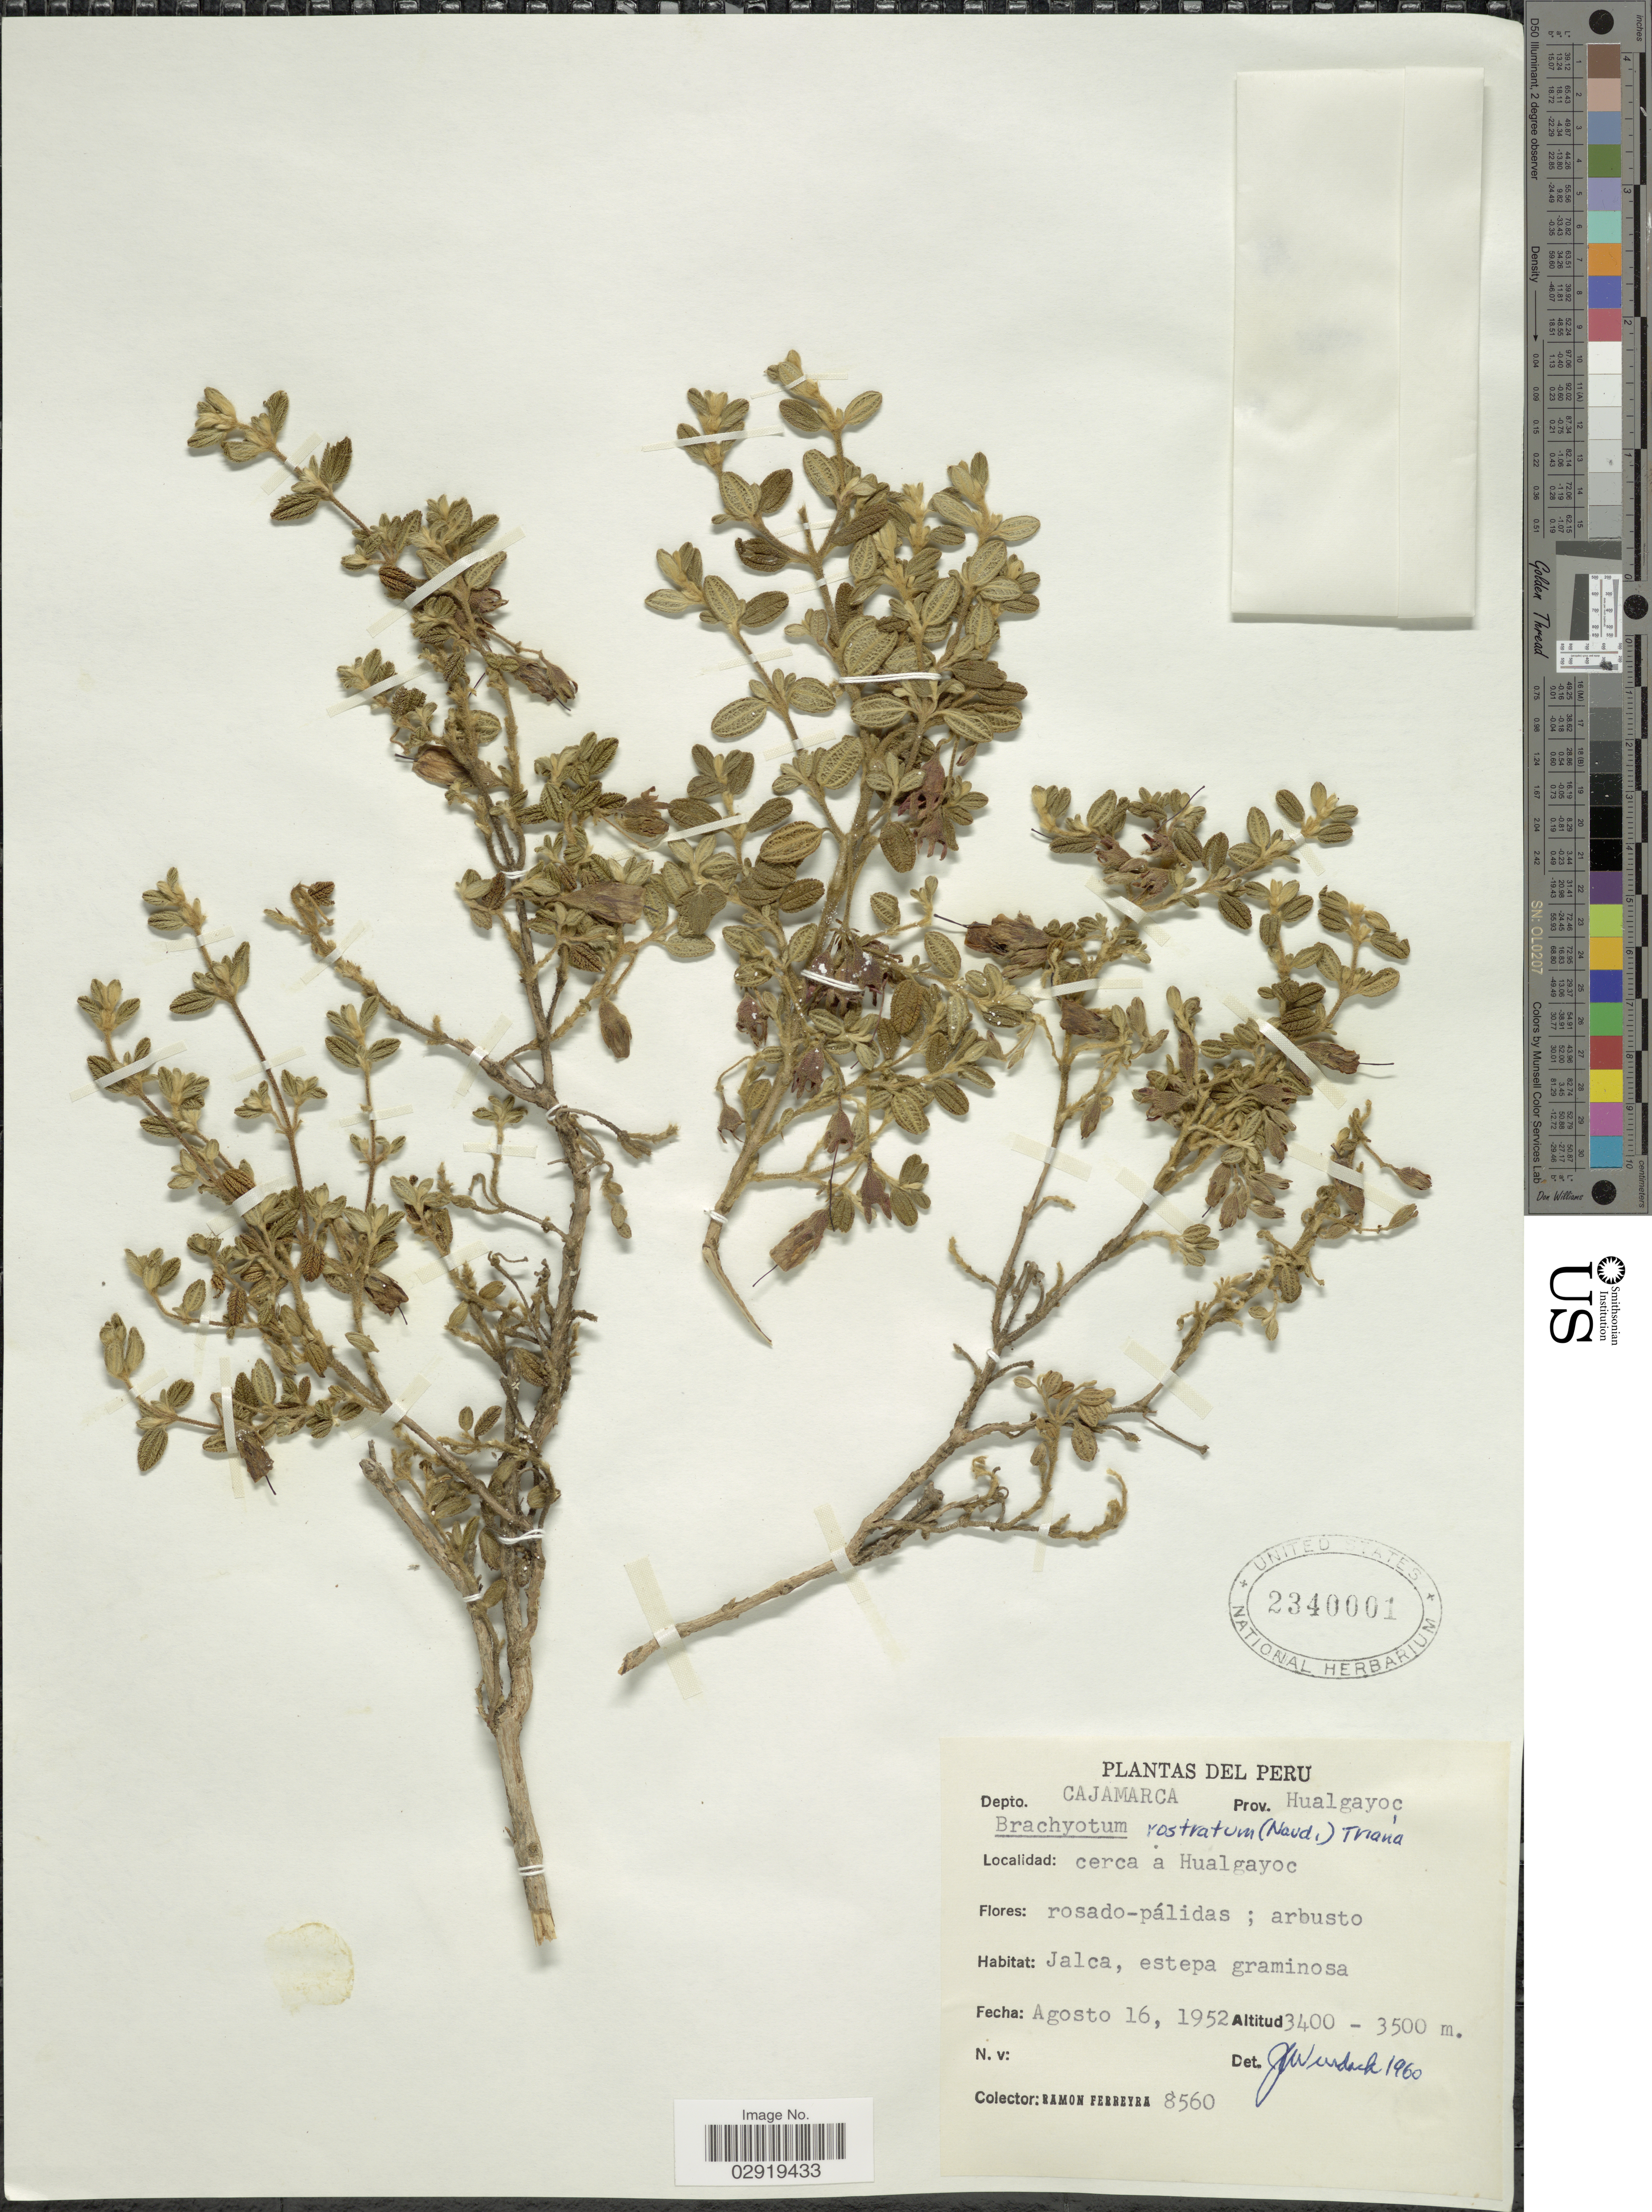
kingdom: Plantae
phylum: Tracheophyta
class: Magnoliopsida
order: Myrtales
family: Melastomataceae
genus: Brachyotum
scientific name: Brachyotum rostratum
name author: (Naudin) Triana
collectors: R. A. Ferreyra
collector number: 8560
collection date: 1952-08-16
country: Peru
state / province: Cajamarca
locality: Depto. Cajamarca. Prov. Hualgayoc. Cerca a Hualgayoc.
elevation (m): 3400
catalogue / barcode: US 2340001